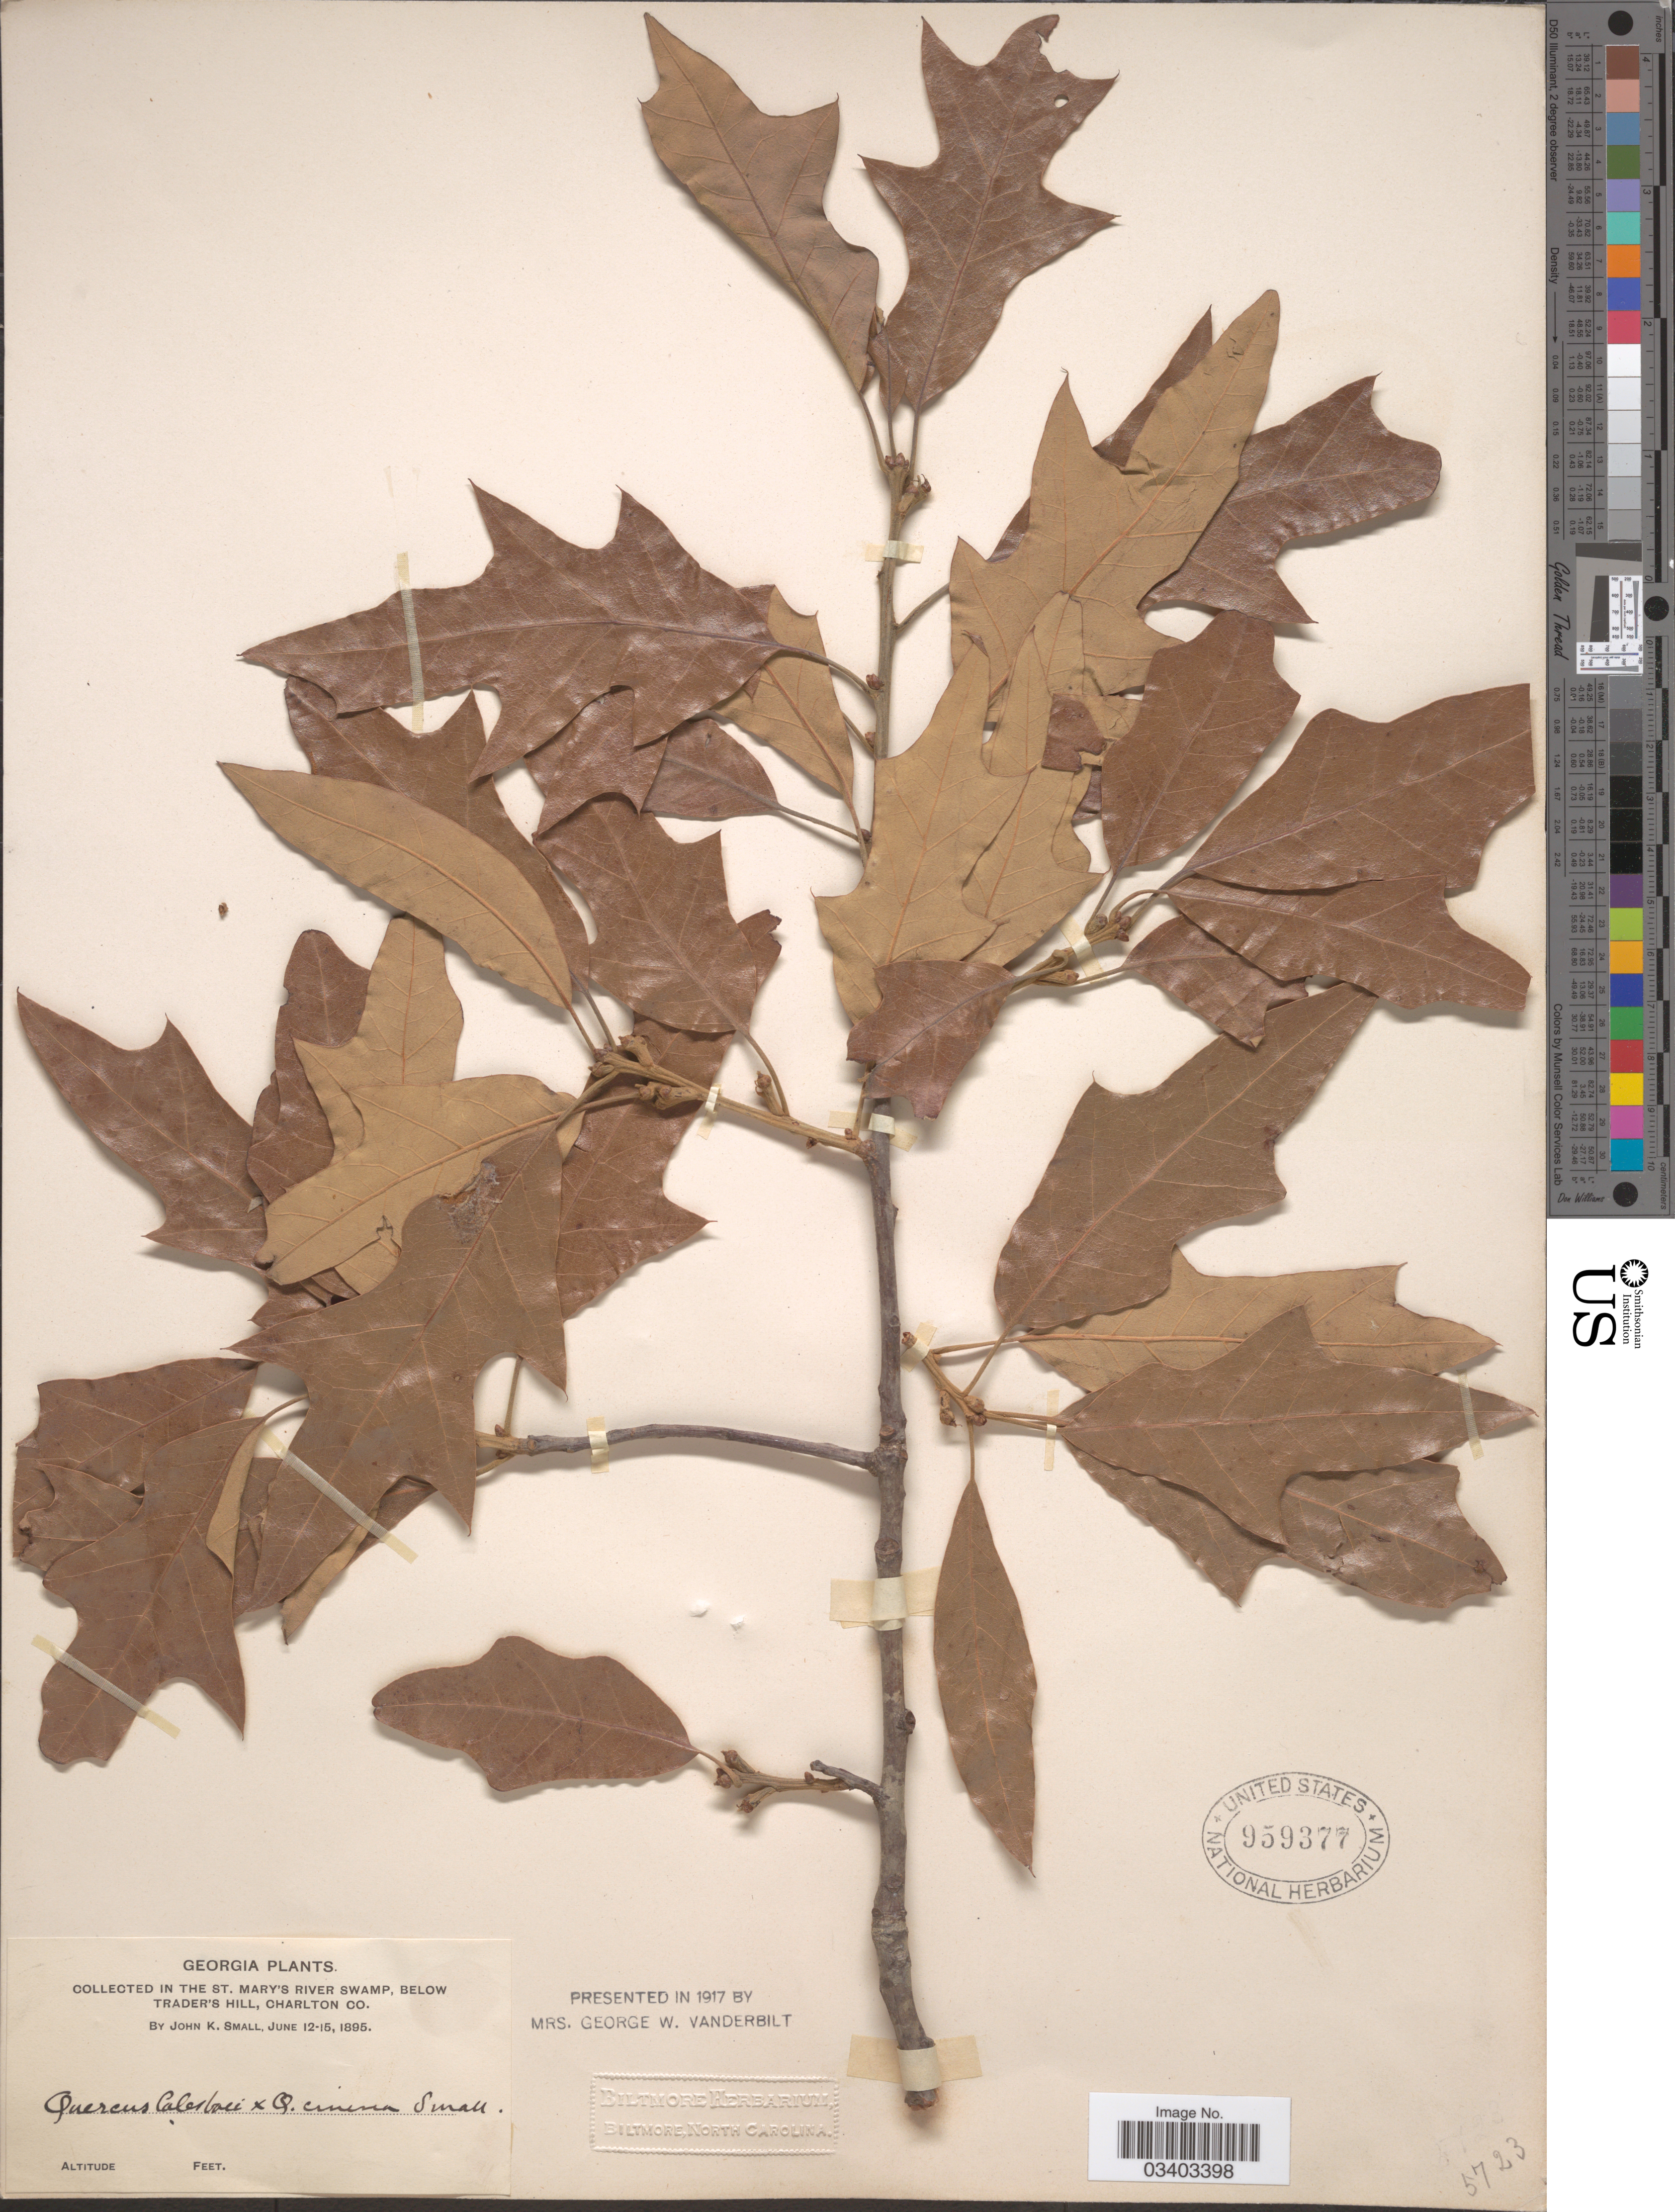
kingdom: Plantae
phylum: Tracheophyta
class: Magnoliopsida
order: Fagales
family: Fagaceae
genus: Quercus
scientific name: Quercus ashei Sterrett nom. illeg.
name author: Sterrett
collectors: J. K. Small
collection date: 1895-06-12/1895-06-15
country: United States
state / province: Georgia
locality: In the St. Mary's River Swamp, Below Trader's Hill, Charlton Co.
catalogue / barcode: US 959377